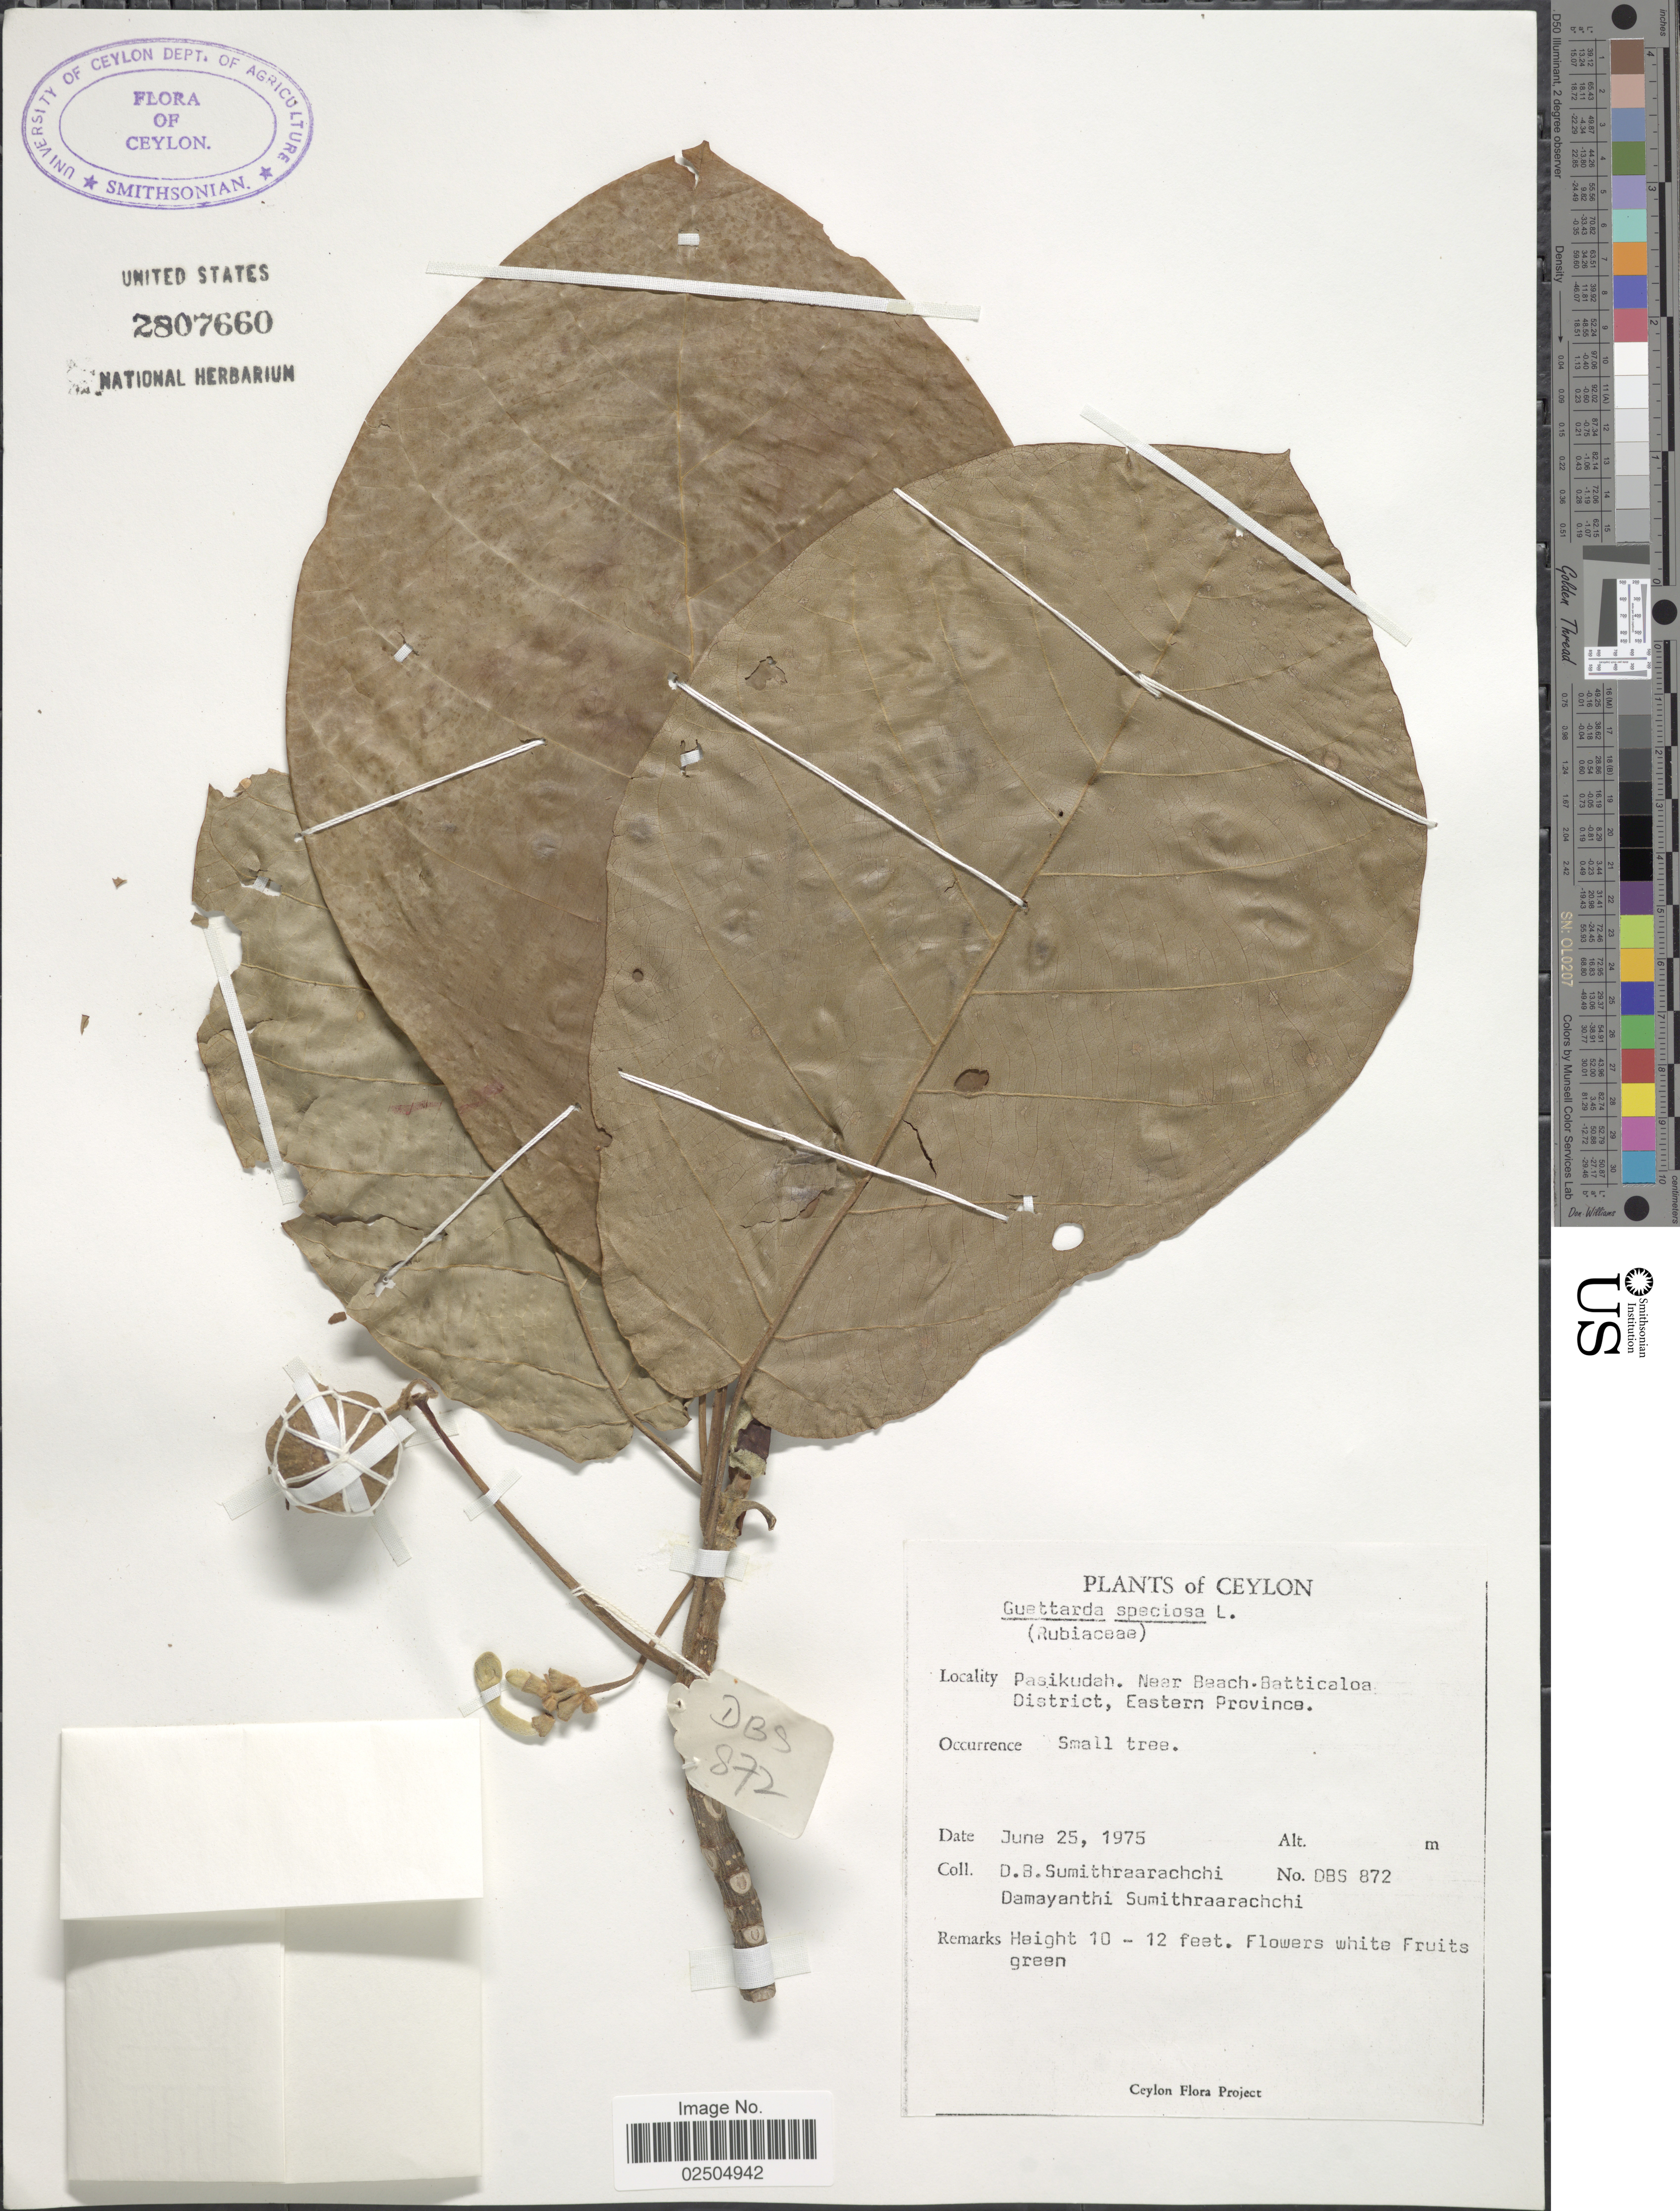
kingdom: Plantae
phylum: Tracheophyta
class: Magnoliopsida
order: Gentianales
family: Rubiaceae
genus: Guettarda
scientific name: Guettarda speciosa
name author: L.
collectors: D. B. Sumithraarachchi & D. Sumithraarachchi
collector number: DBS 872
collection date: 1975-06-25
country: Sri Lanka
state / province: Eastern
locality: Pasikudah, Near Beach-Batticaloa District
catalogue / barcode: US 2807660